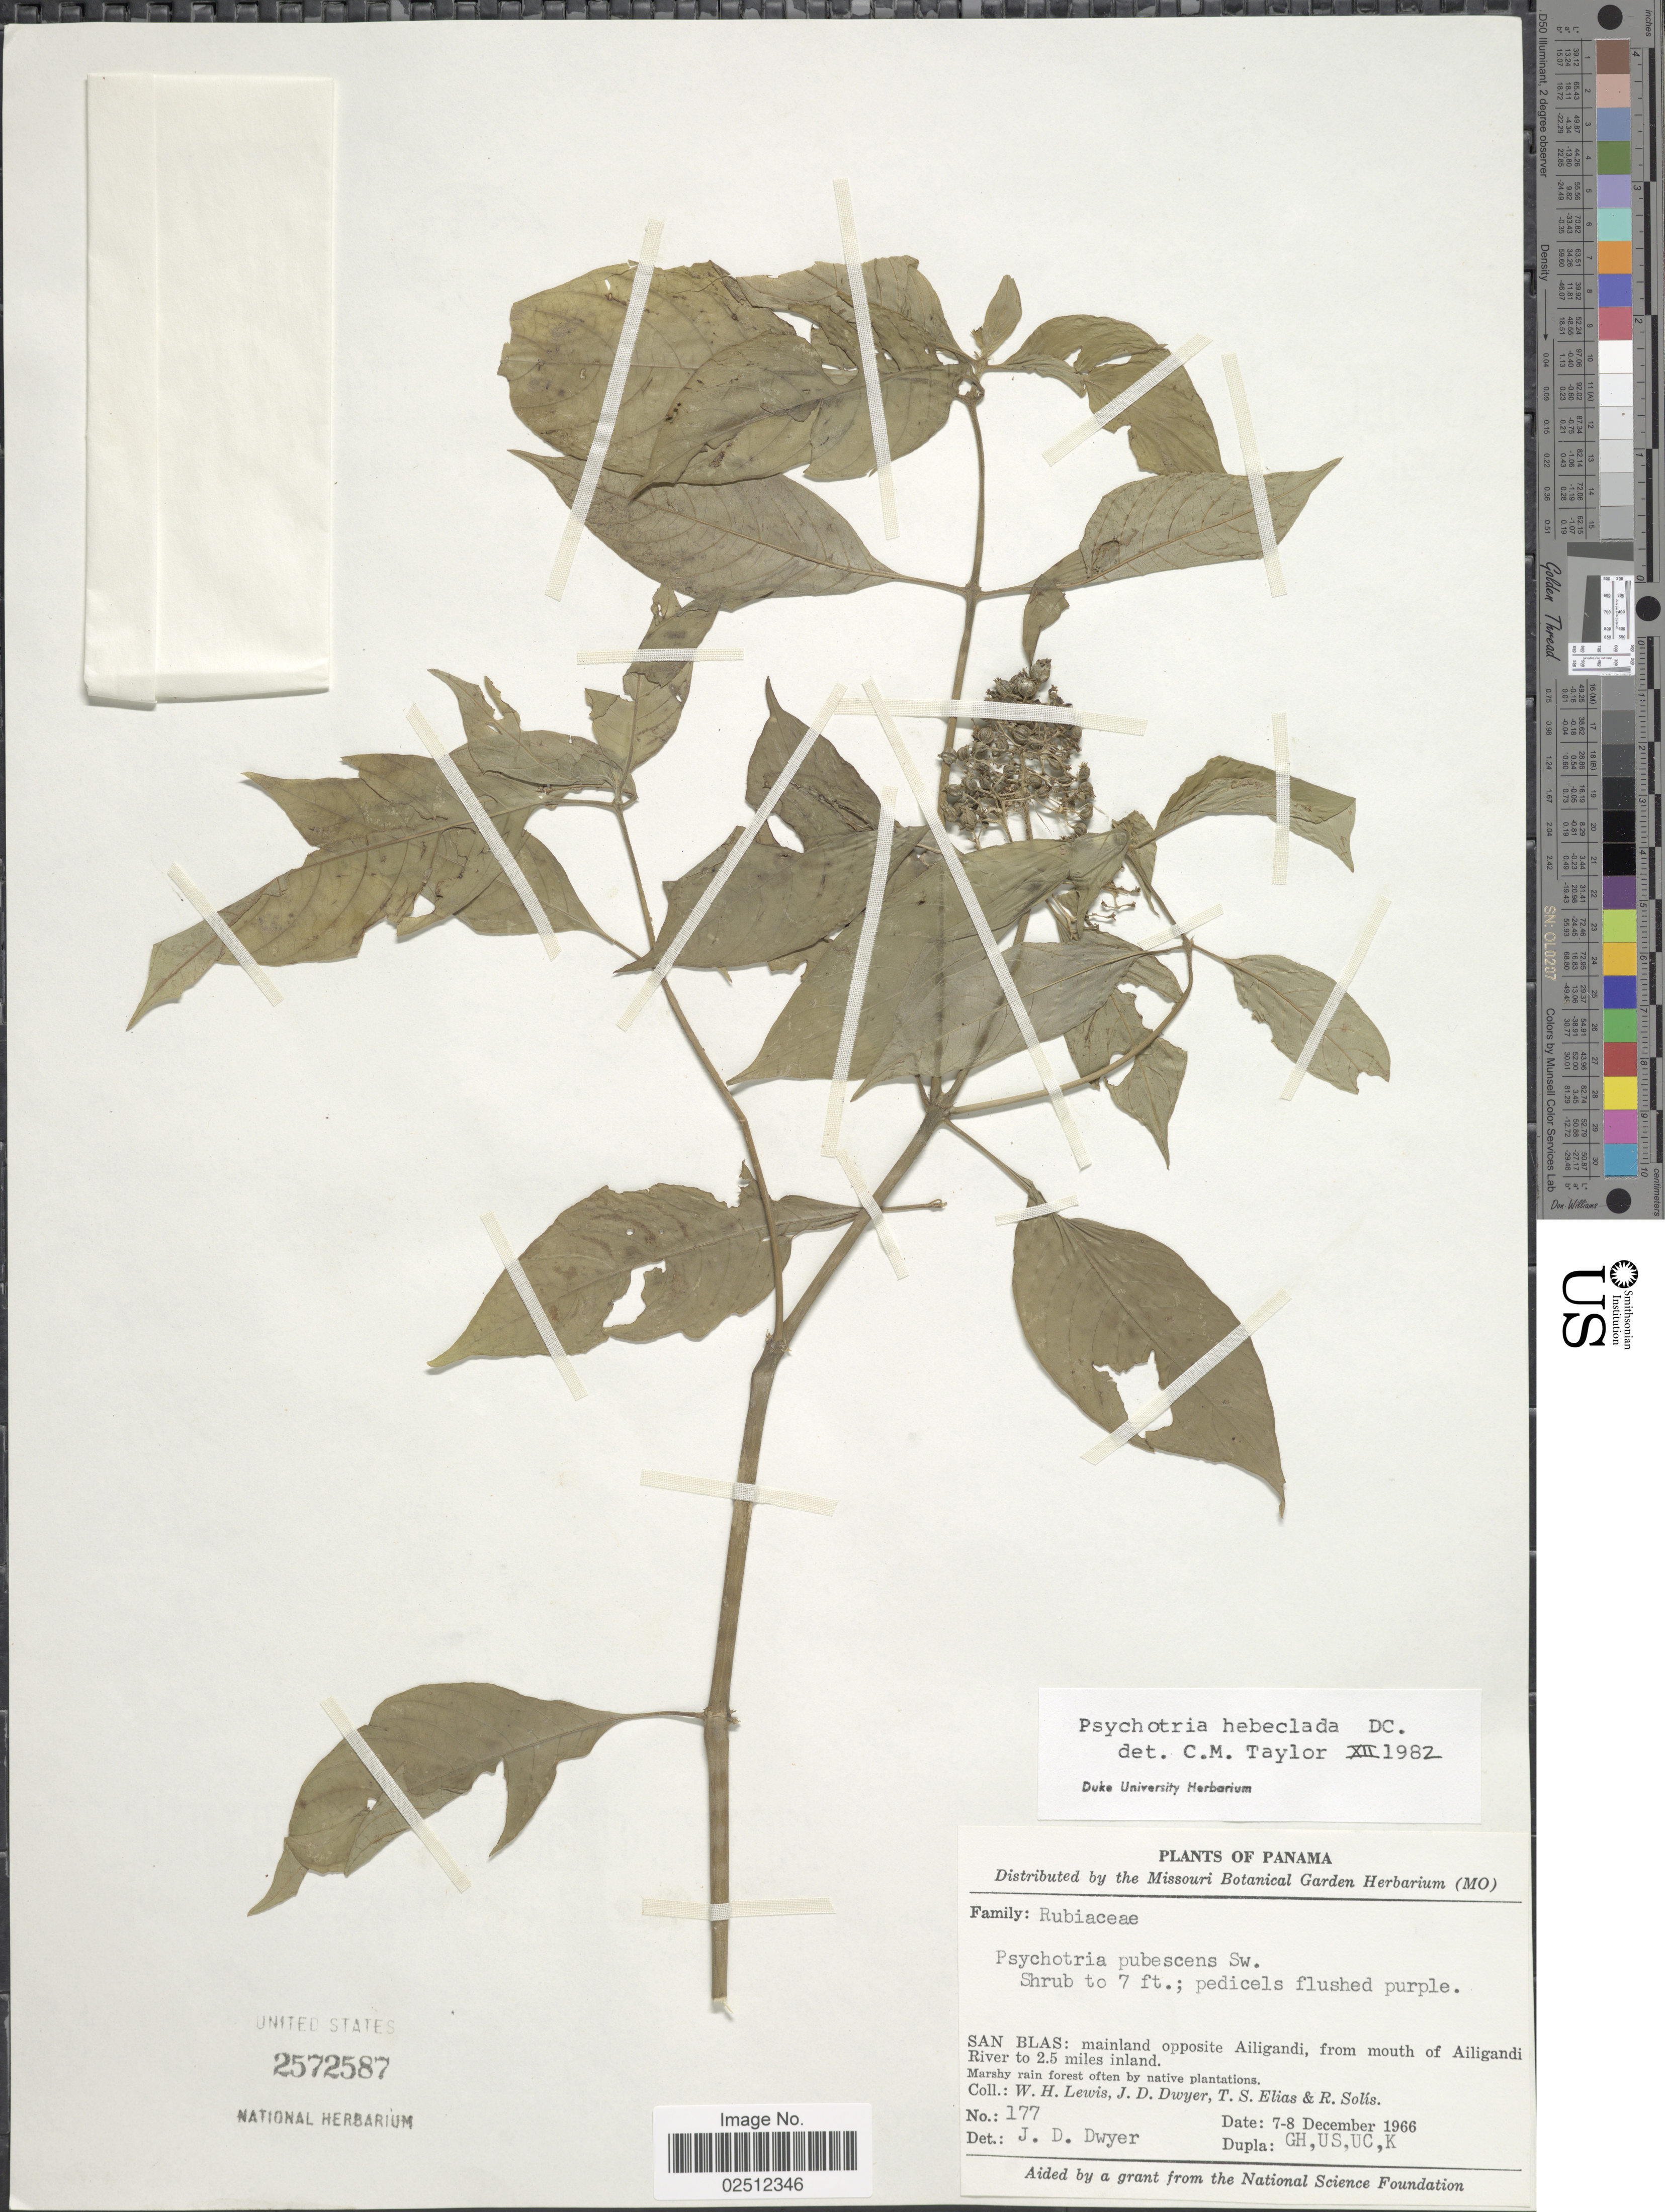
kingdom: Plantae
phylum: Tracheophyta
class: Magnoliopsida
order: Gentianales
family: Rubiaceae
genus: Psychotria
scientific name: Psychotria hebeclada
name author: DC.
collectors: W. H. Lewis, J. D. Dwyer, T. S. Elias & R. Solis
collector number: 177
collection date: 1966-12-07/1966-12-08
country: Panama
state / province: Kuna Yala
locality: San Blas: mainland opposite Ailigandi, from mouth of Ailigandi River to 2.5 miles inland. Marshy rain forest often by native plantations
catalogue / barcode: US 2572587